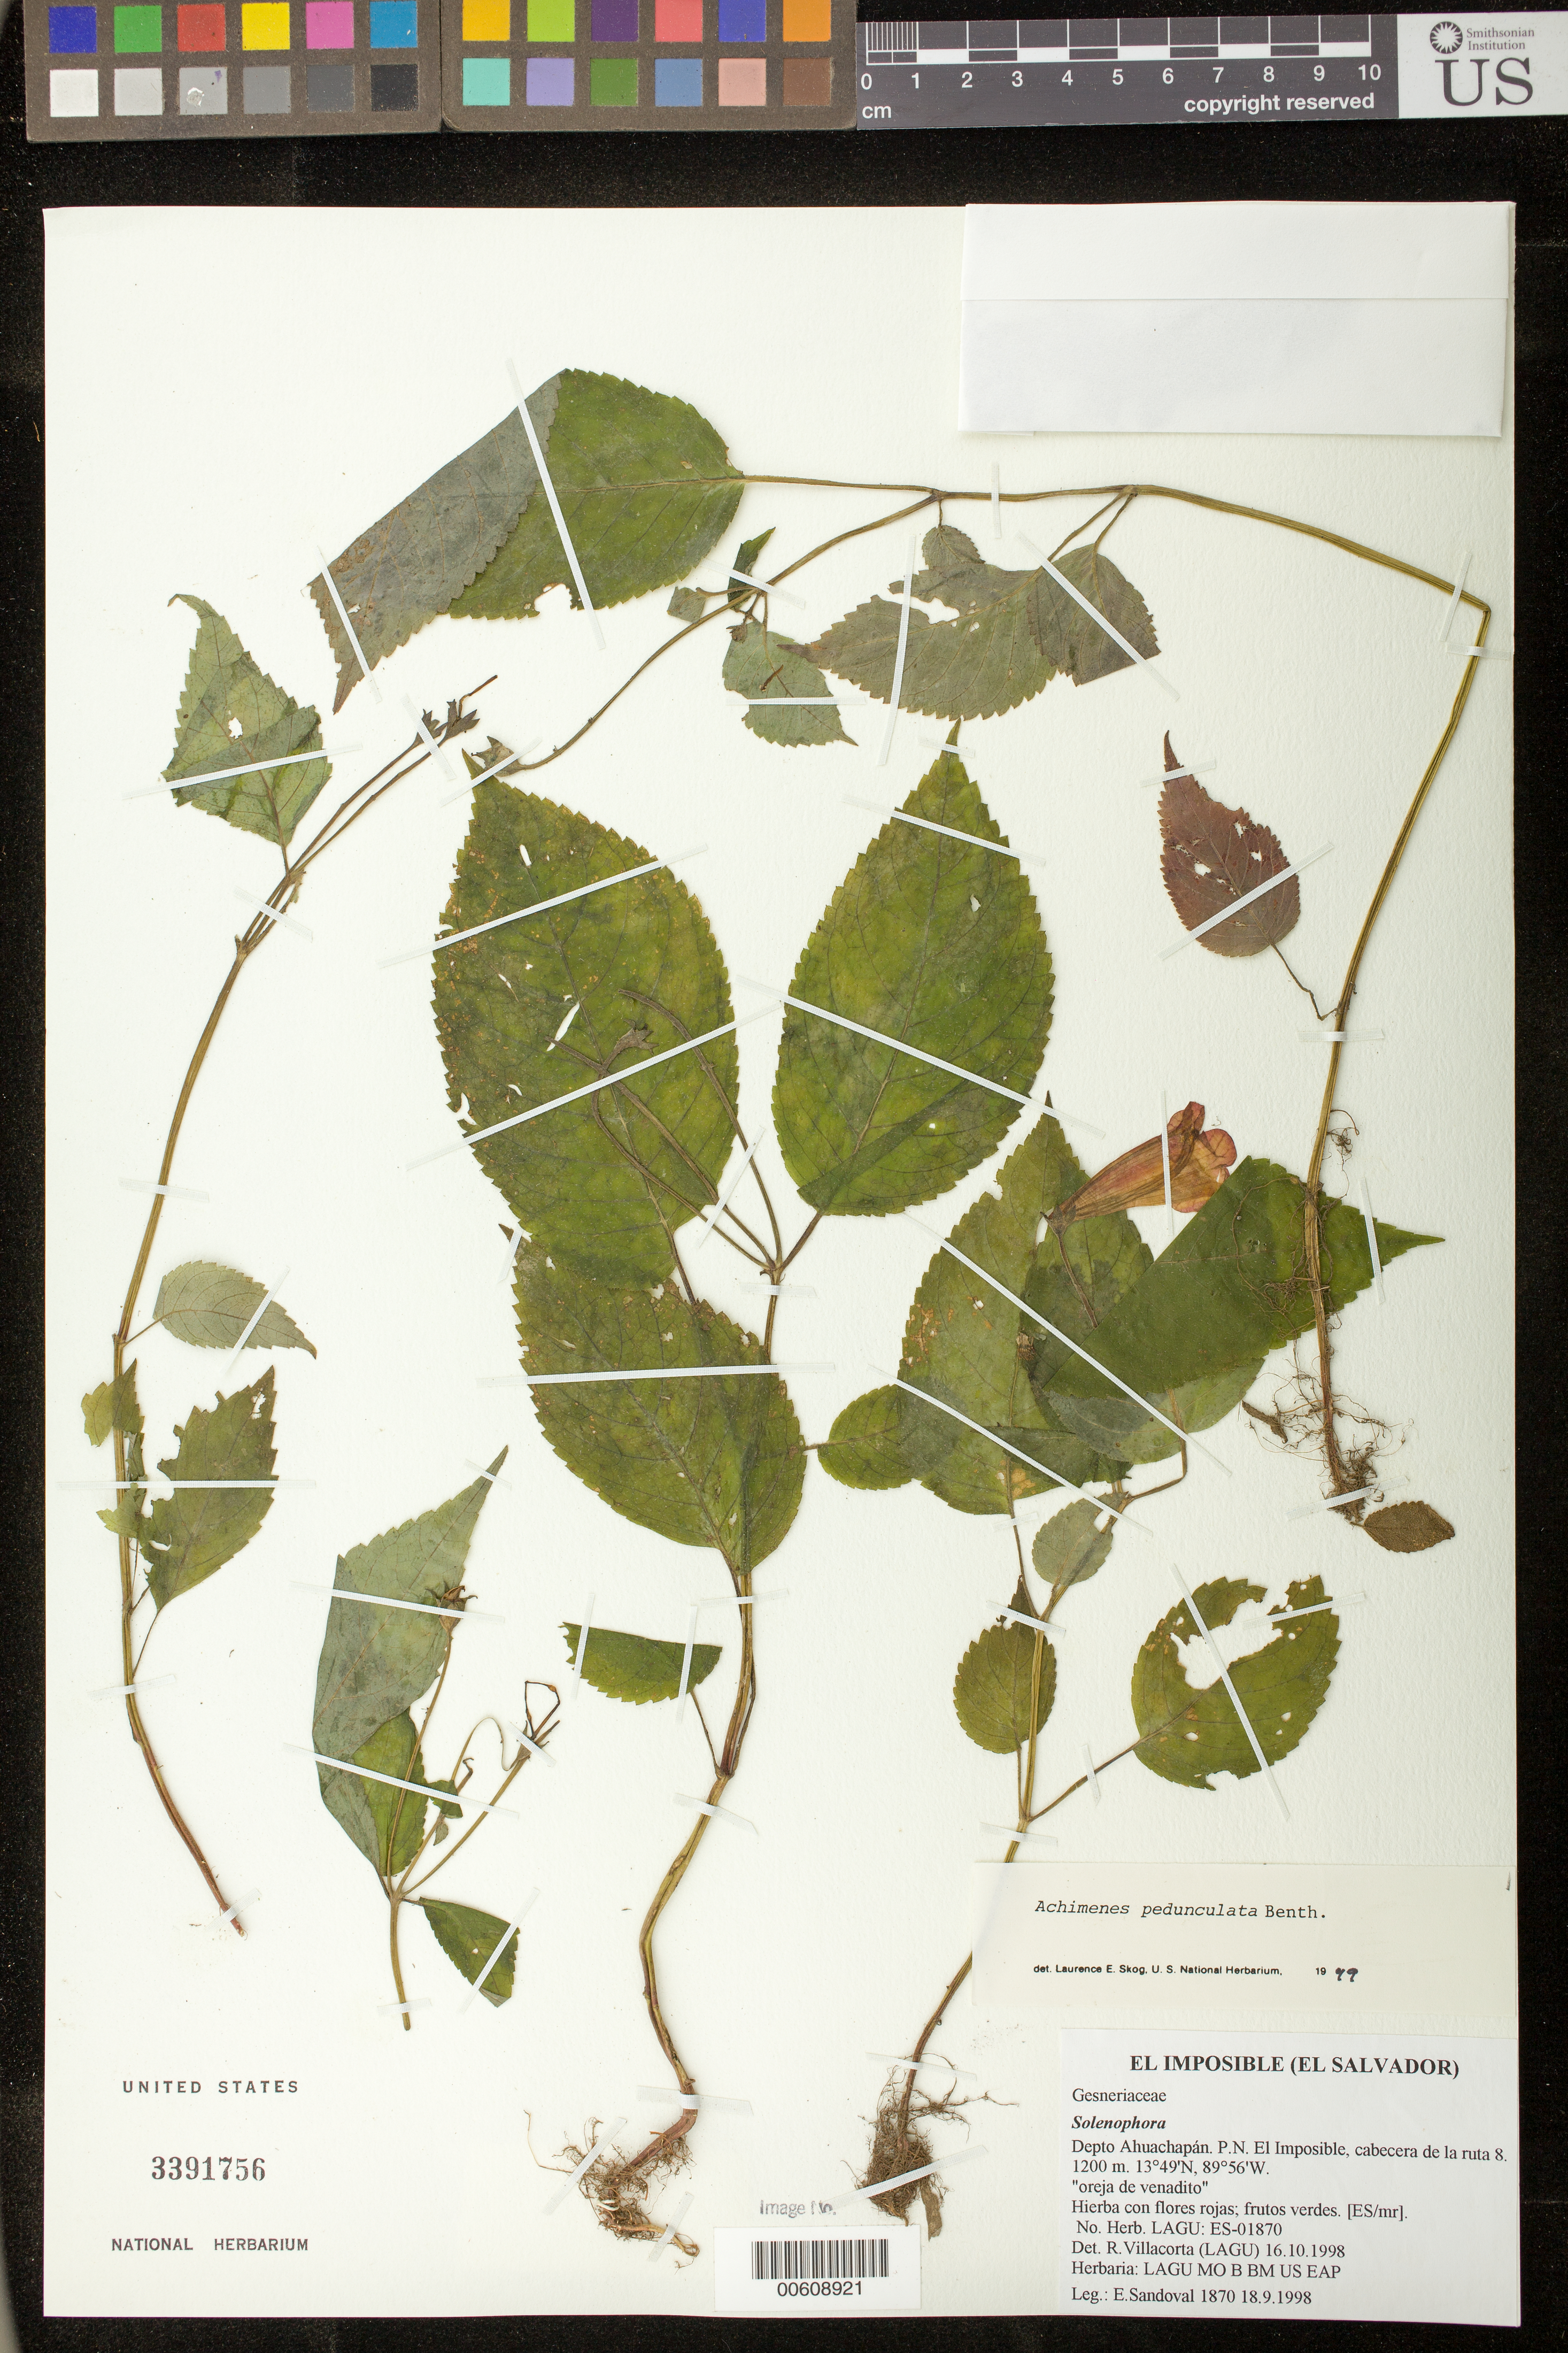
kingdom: Plantae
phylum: Tracheophyta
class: Magnoliopsida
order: Lamiales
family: Gesneriaceae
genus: Achimenes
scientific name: Achimenes pedunculata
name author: Benth.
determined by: Skog, Laurence E.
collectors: E. Sandoval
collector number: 1870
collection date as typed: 18 Sep 1998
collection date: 1998-09-18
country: El Salvador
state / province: Ahuachapán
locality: P.N. El Imposible, cabecera de la ruta 8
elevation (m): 1200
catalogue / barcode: US 3391756